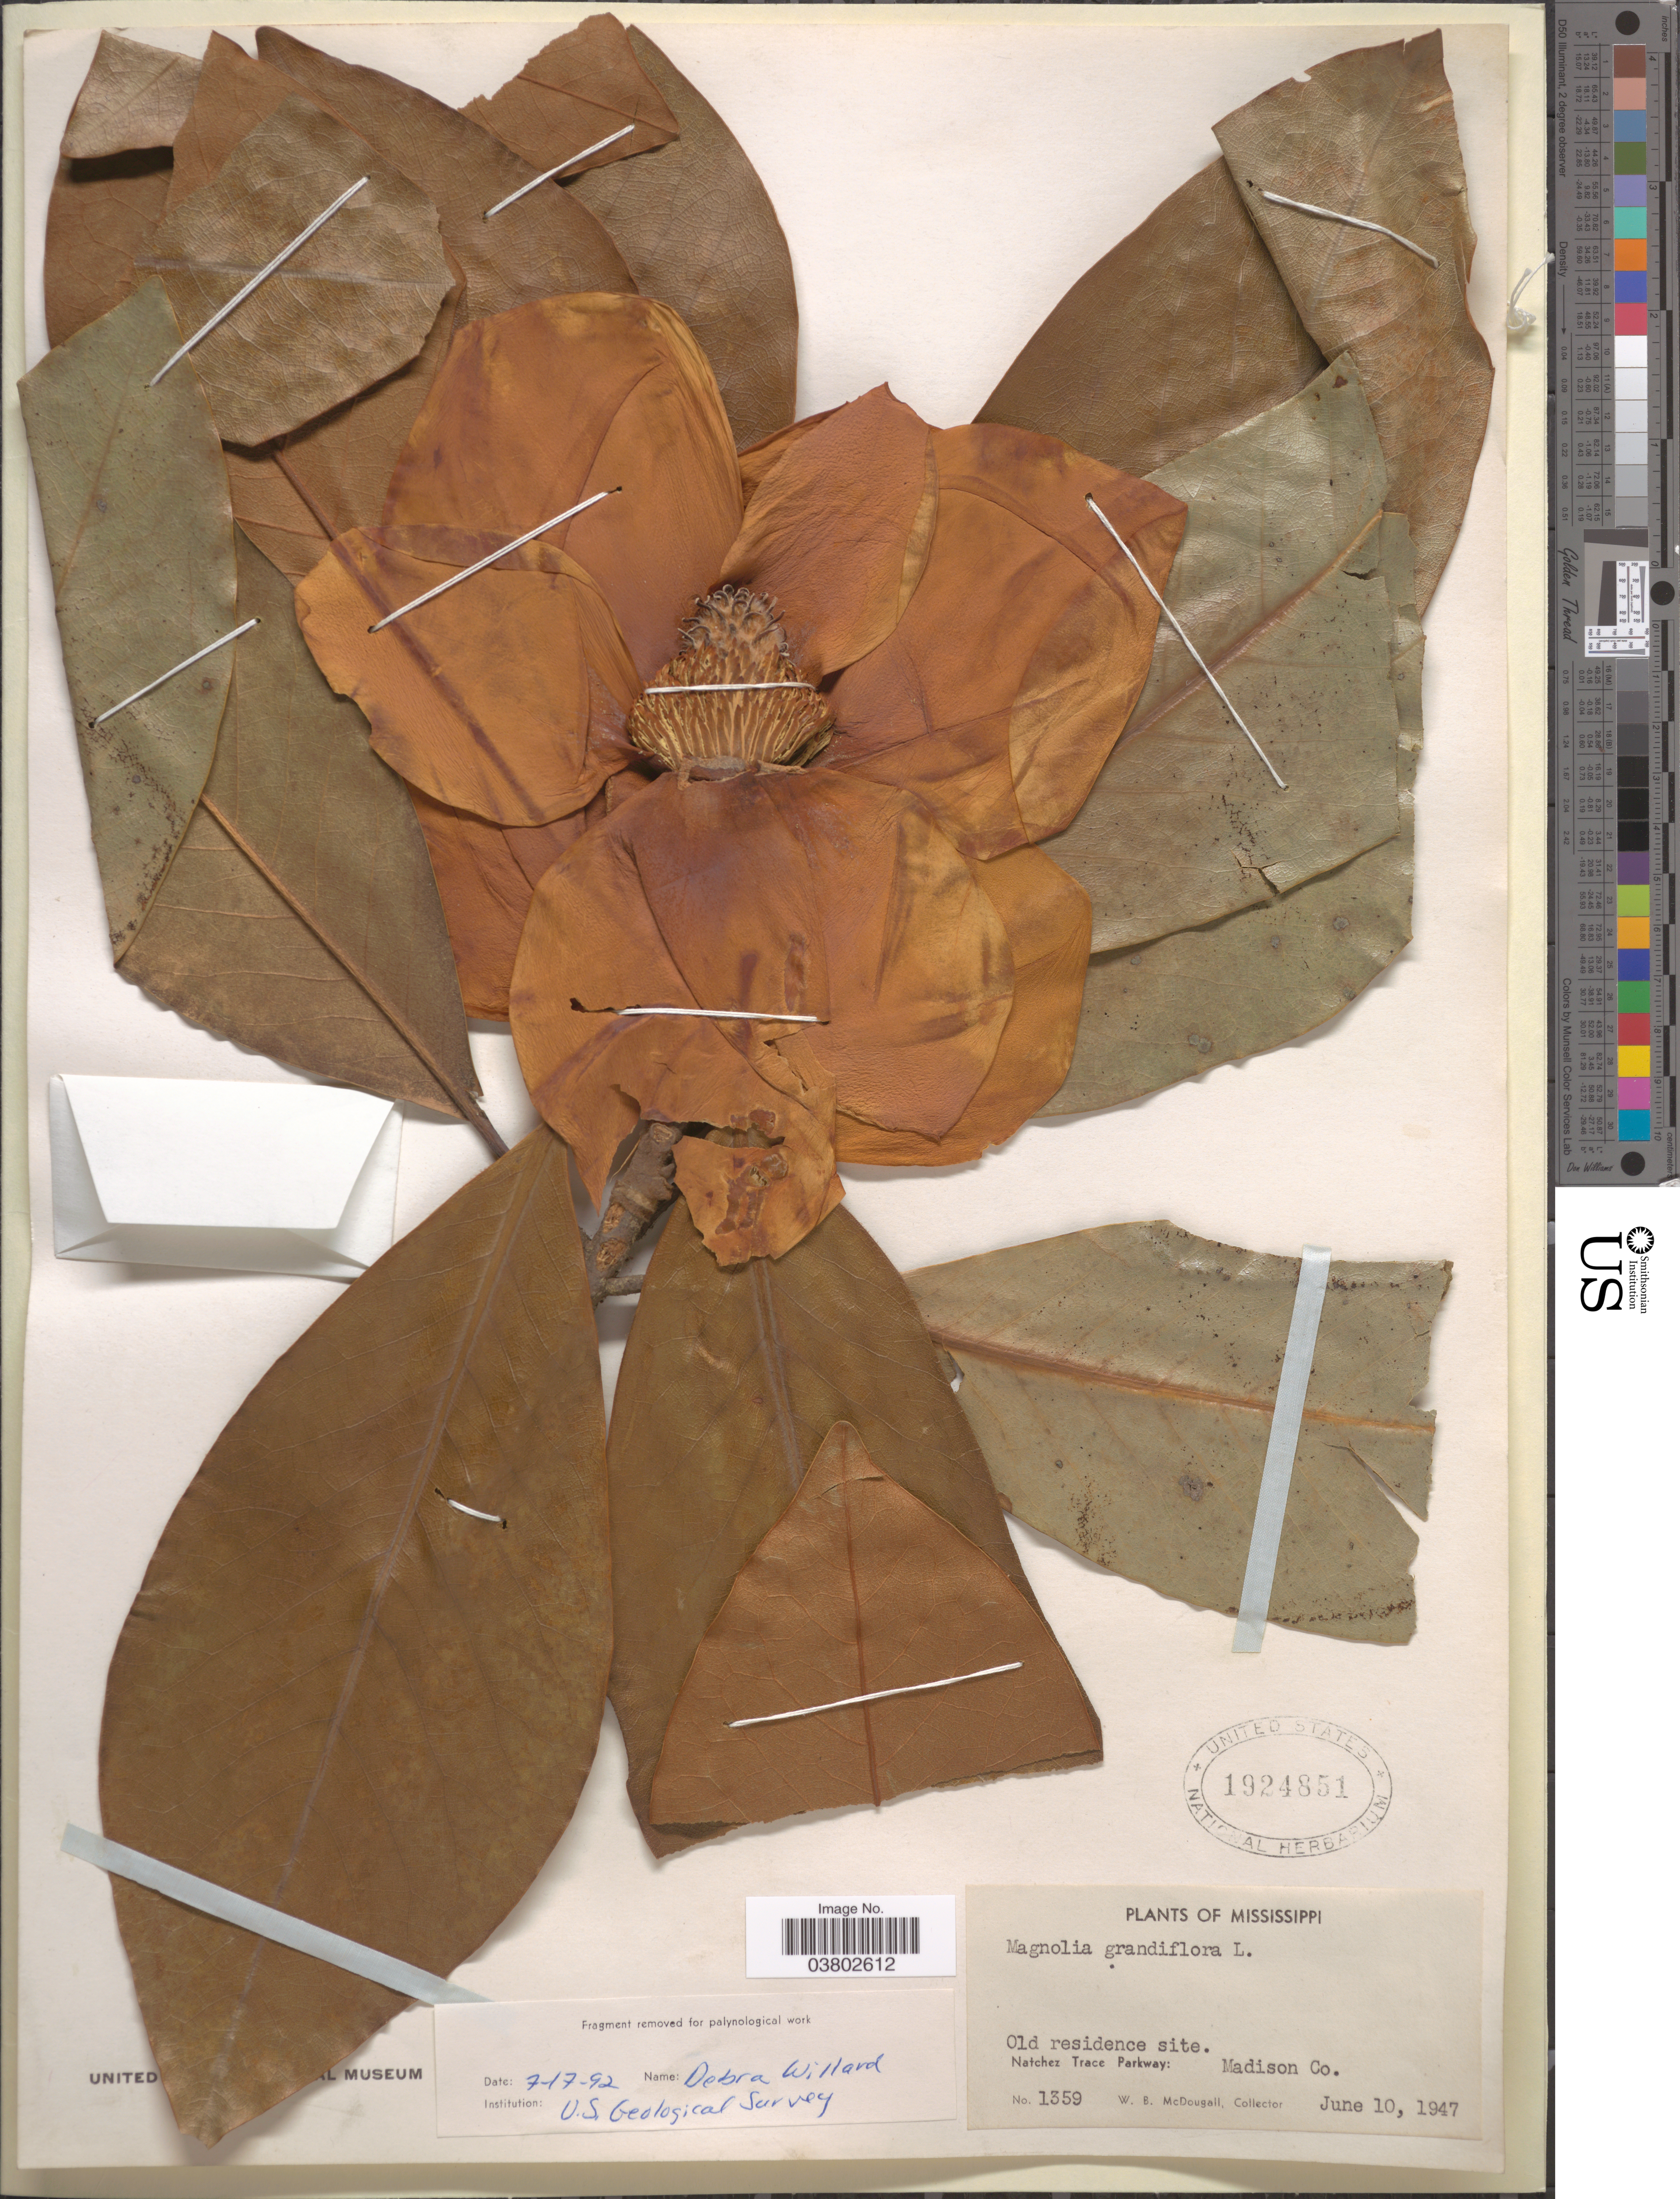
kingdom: Plantae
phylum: Tracheophyta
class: Magnoliopsida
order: Magnoliales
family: Magnoliaceae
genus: Magnolia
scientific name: Magnolia grandiflora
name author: L.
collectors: W. B. McDougal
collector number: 1359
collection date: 1947-06-10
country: United States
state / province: Mississippi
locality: Old residence site. Natchez Trace Parkway: Madison Co.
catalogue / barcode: US 1924851